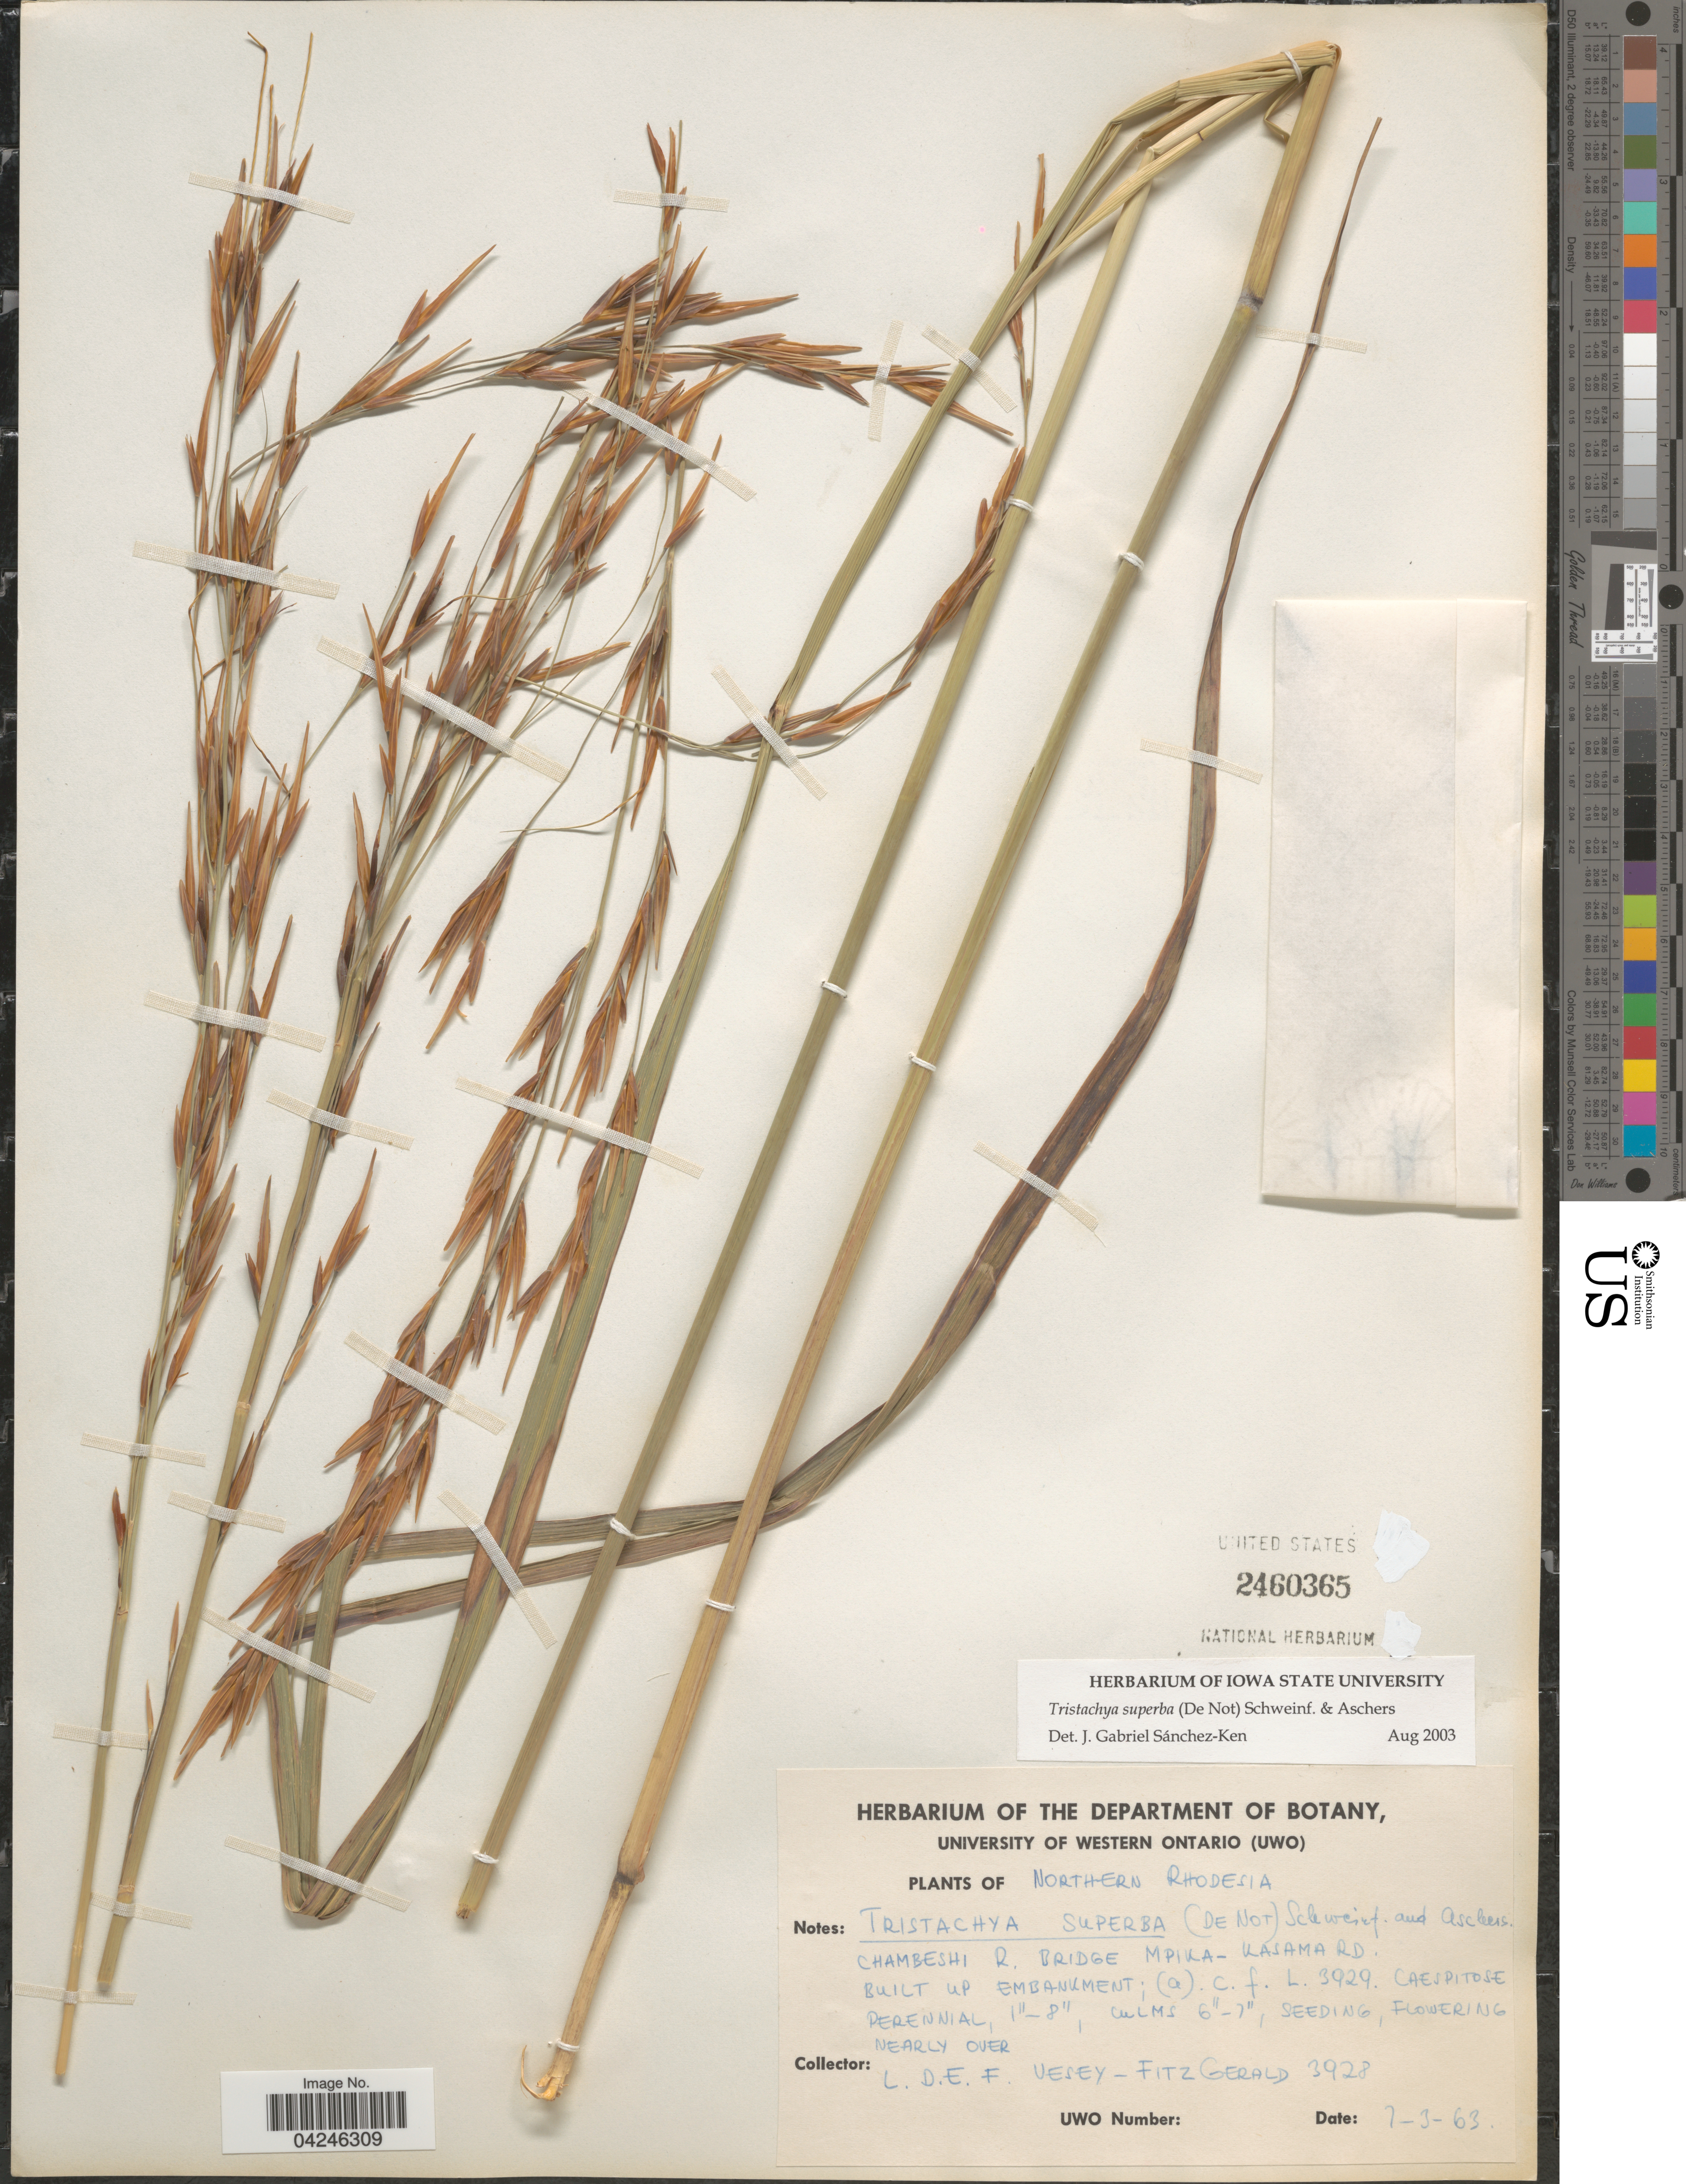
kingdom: Plantae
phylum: Tracheophyta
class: Liliopsida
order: Poales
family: Poaceae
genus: Tristachya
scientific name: Tristachya superba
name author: (De Not.) Schweinf. & Asch.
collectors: L. Vesey-Fitzgerald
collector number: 3928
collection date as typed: Transcribed d/m/y: 7/3/63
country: Zambia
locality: Northern Rhodesia. Chambeshi R. Bridge Mpika-Kasama Rd.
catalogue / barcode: US 2460365